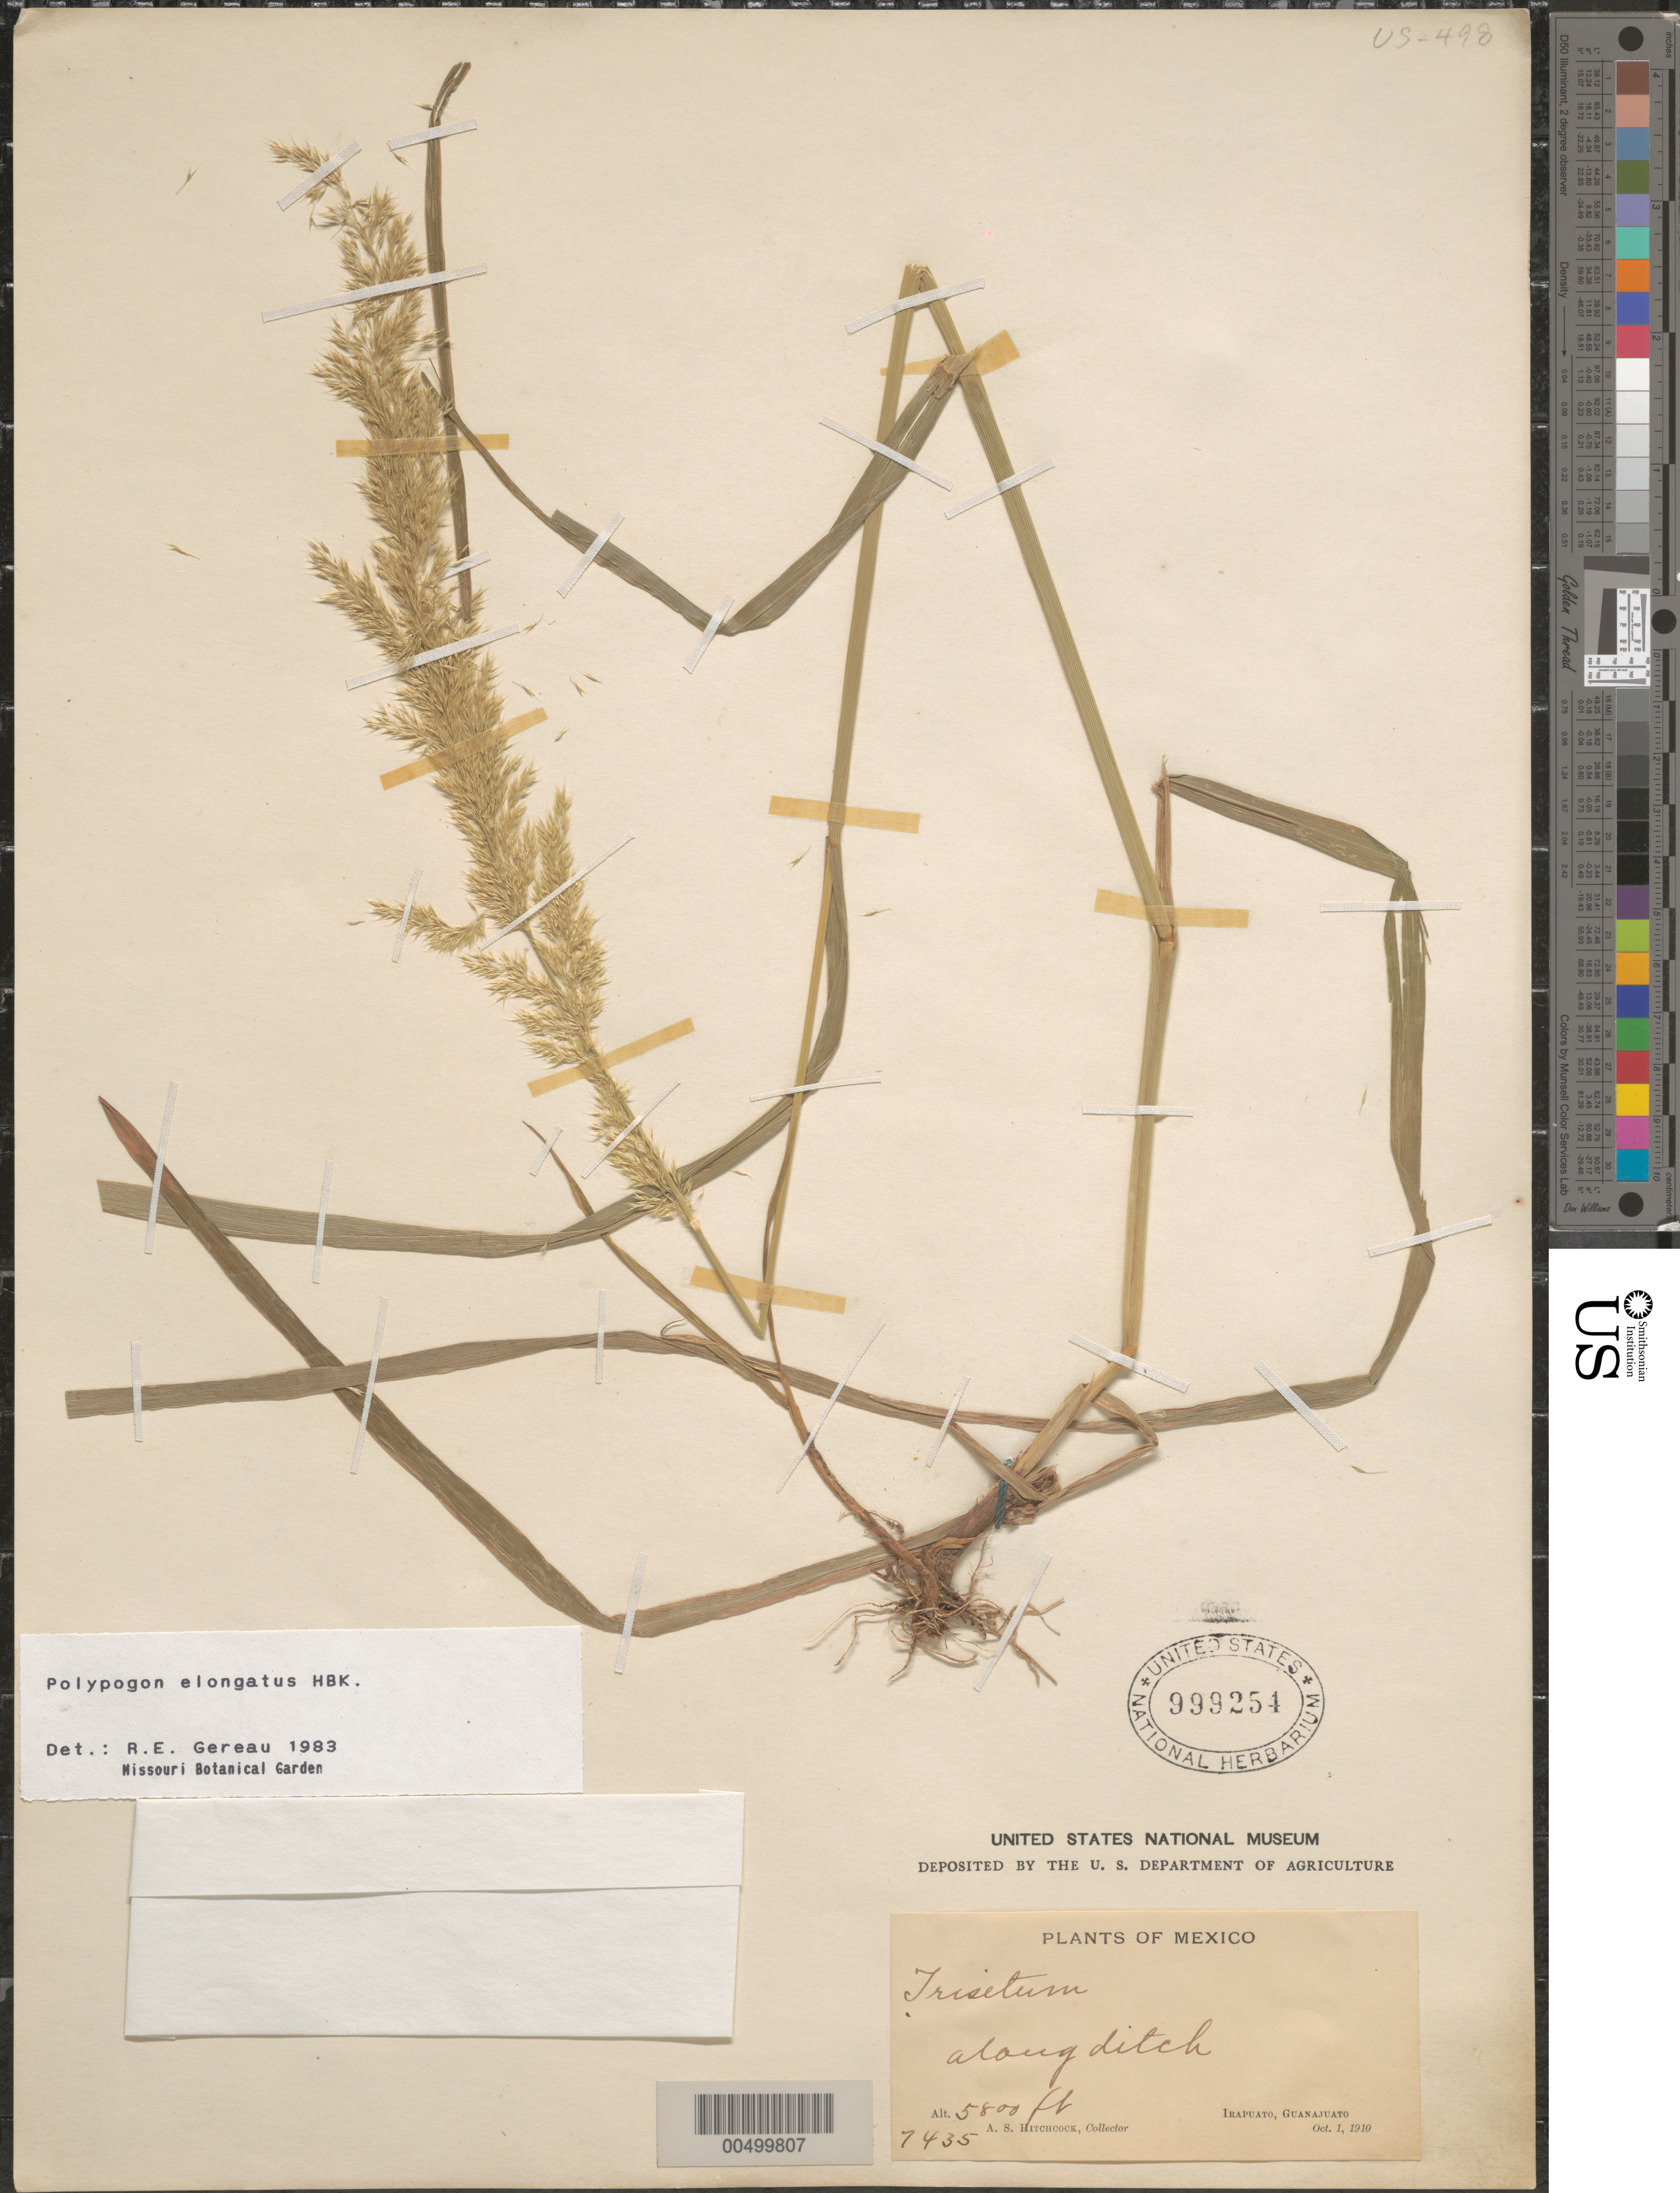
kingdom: Plantae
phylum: Tracheophyta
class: Liliopsida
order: Poales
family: Poaceae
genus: Chaetotropis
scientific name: Chaetotropis elongata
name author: (Kunth) Björkman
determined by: Poaceae Reorganization Project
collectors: A. S. Hitchcock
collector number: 7435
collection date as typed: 1 Oct 1910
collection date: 1910-10-01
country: Mexico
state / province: Guanajuato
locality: Irapuato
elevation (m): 1768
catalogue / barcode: US 999254